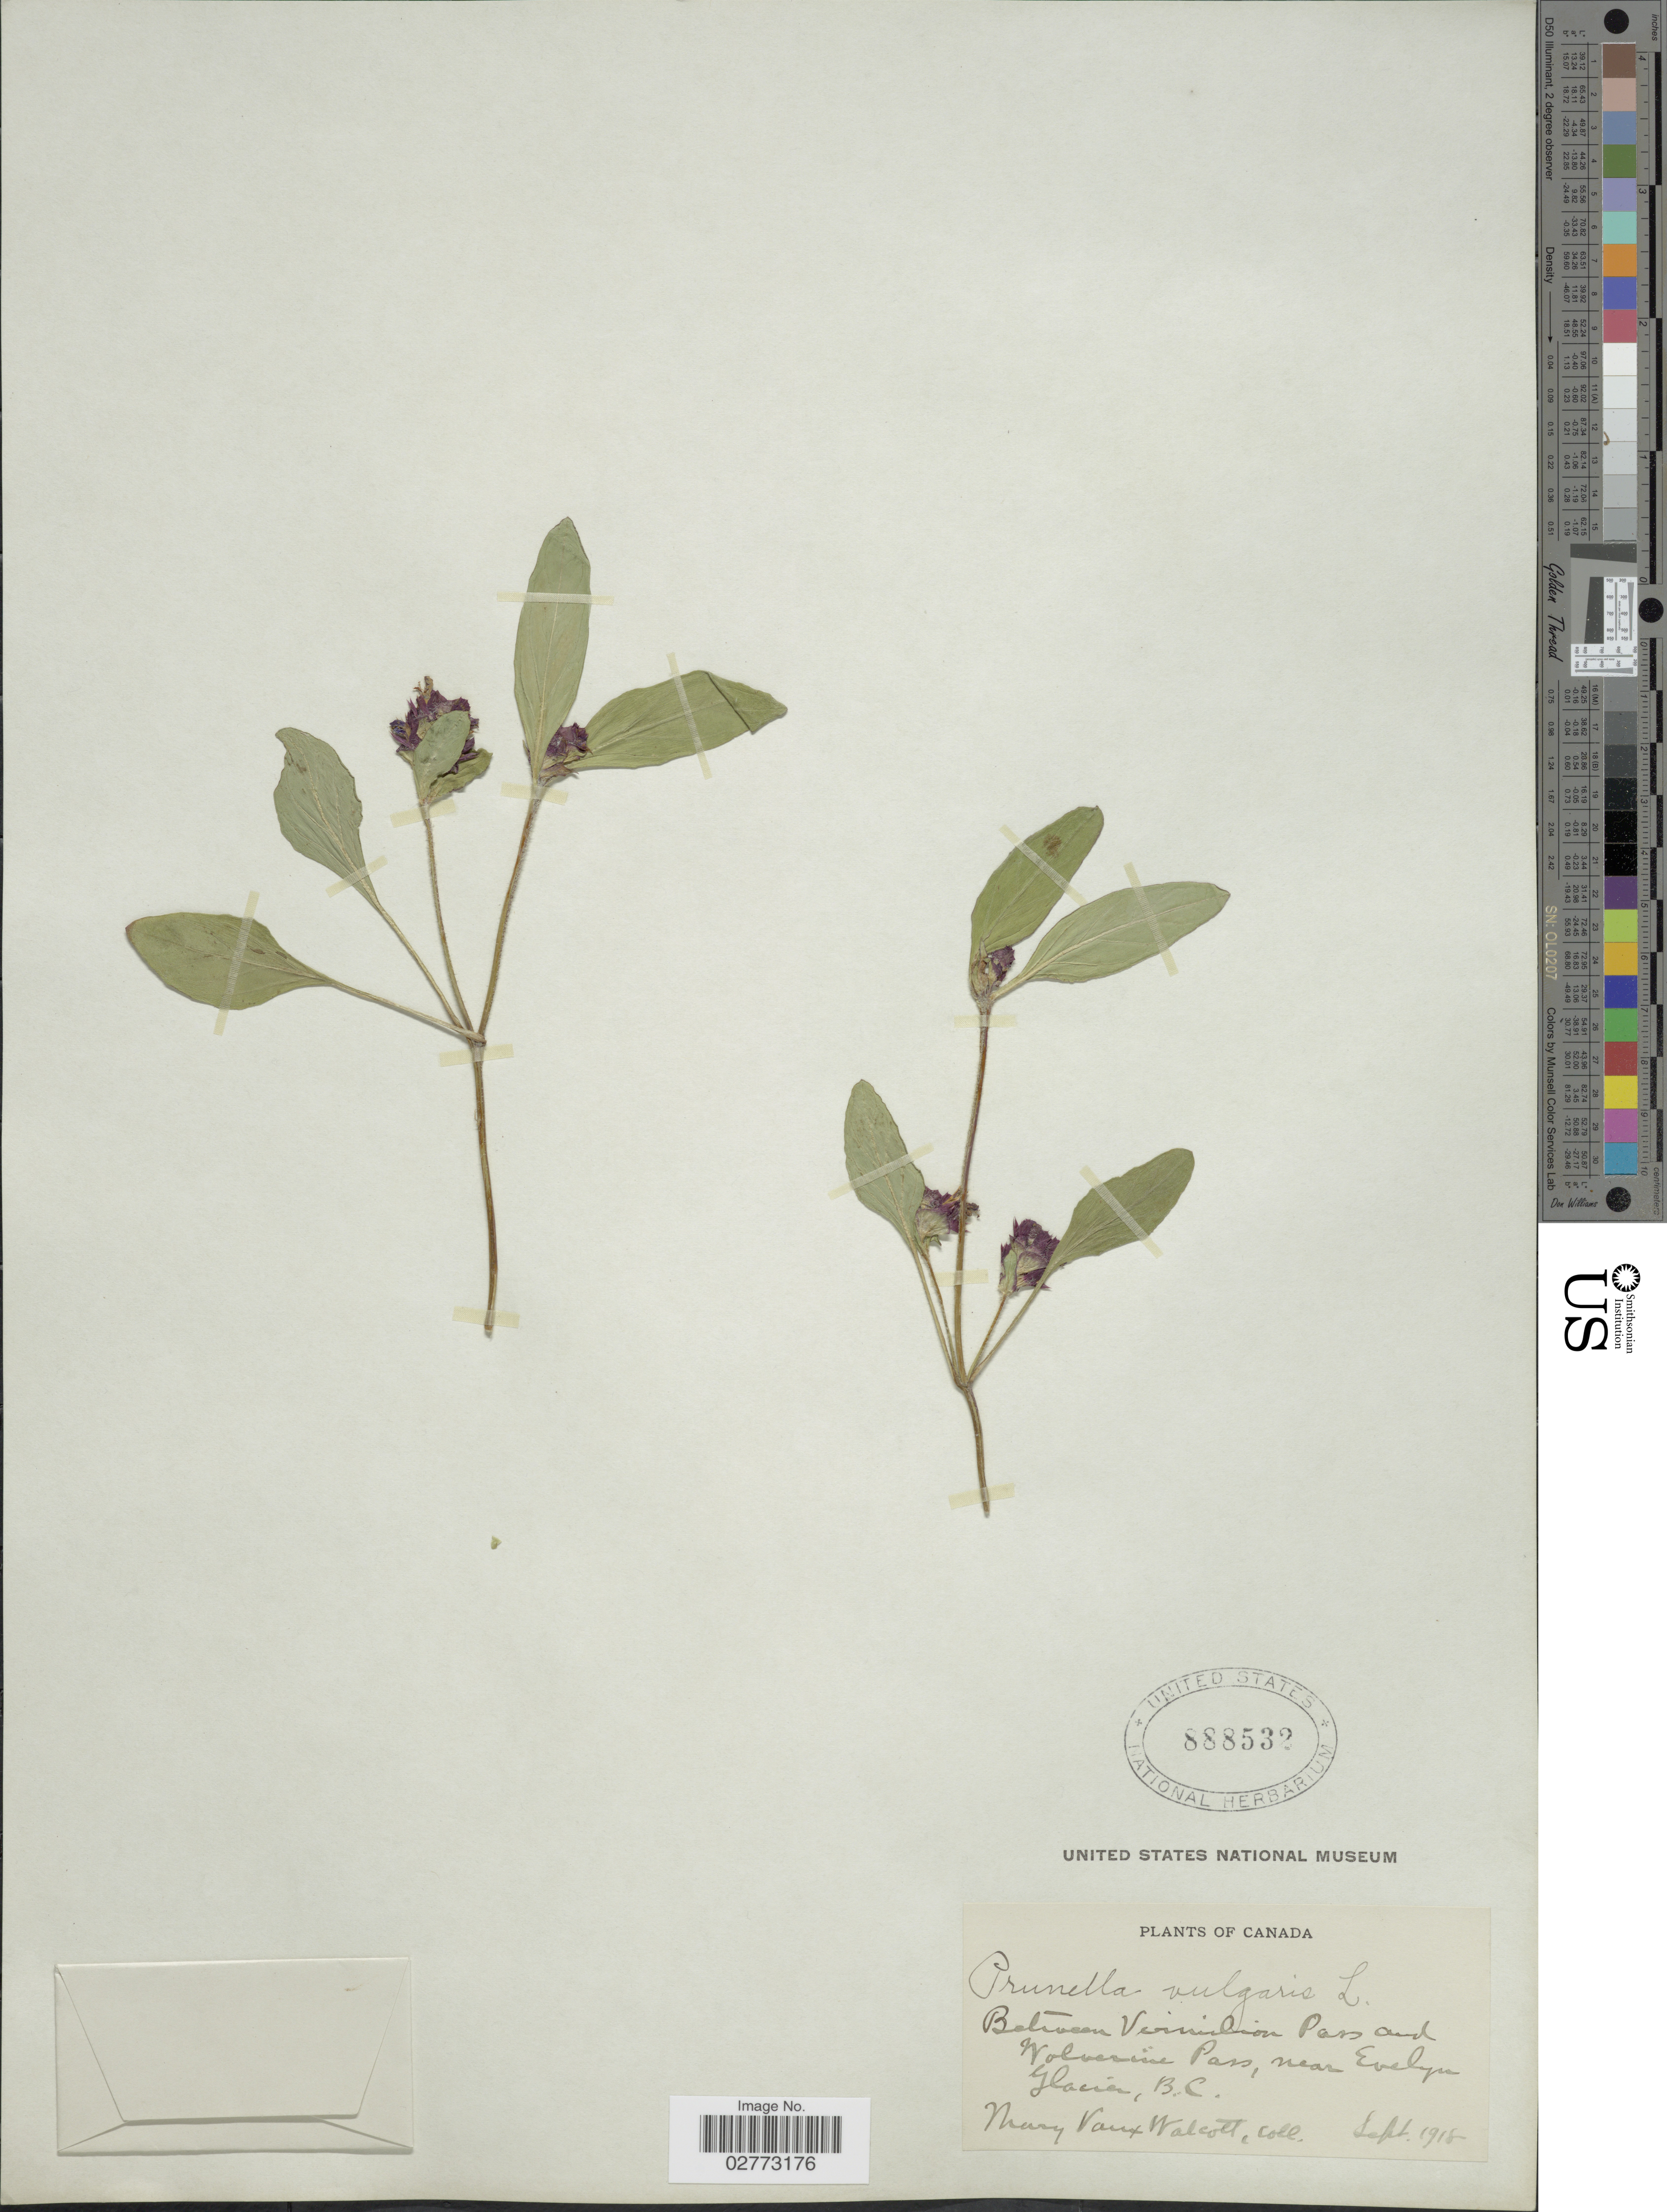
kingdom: Plantae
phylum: Tracheophyta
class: Magnoliopsida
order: Lamiales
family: Lamiaceae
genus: Prunella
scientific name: Prunella vulgaris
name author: L.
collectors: M. Walcott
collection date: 1918-09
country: Canada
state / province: British Columbia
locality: Between Vermillion Pass and Wolverine Pass, near Evelyn Glacia, B.C.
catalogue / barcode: US 888532